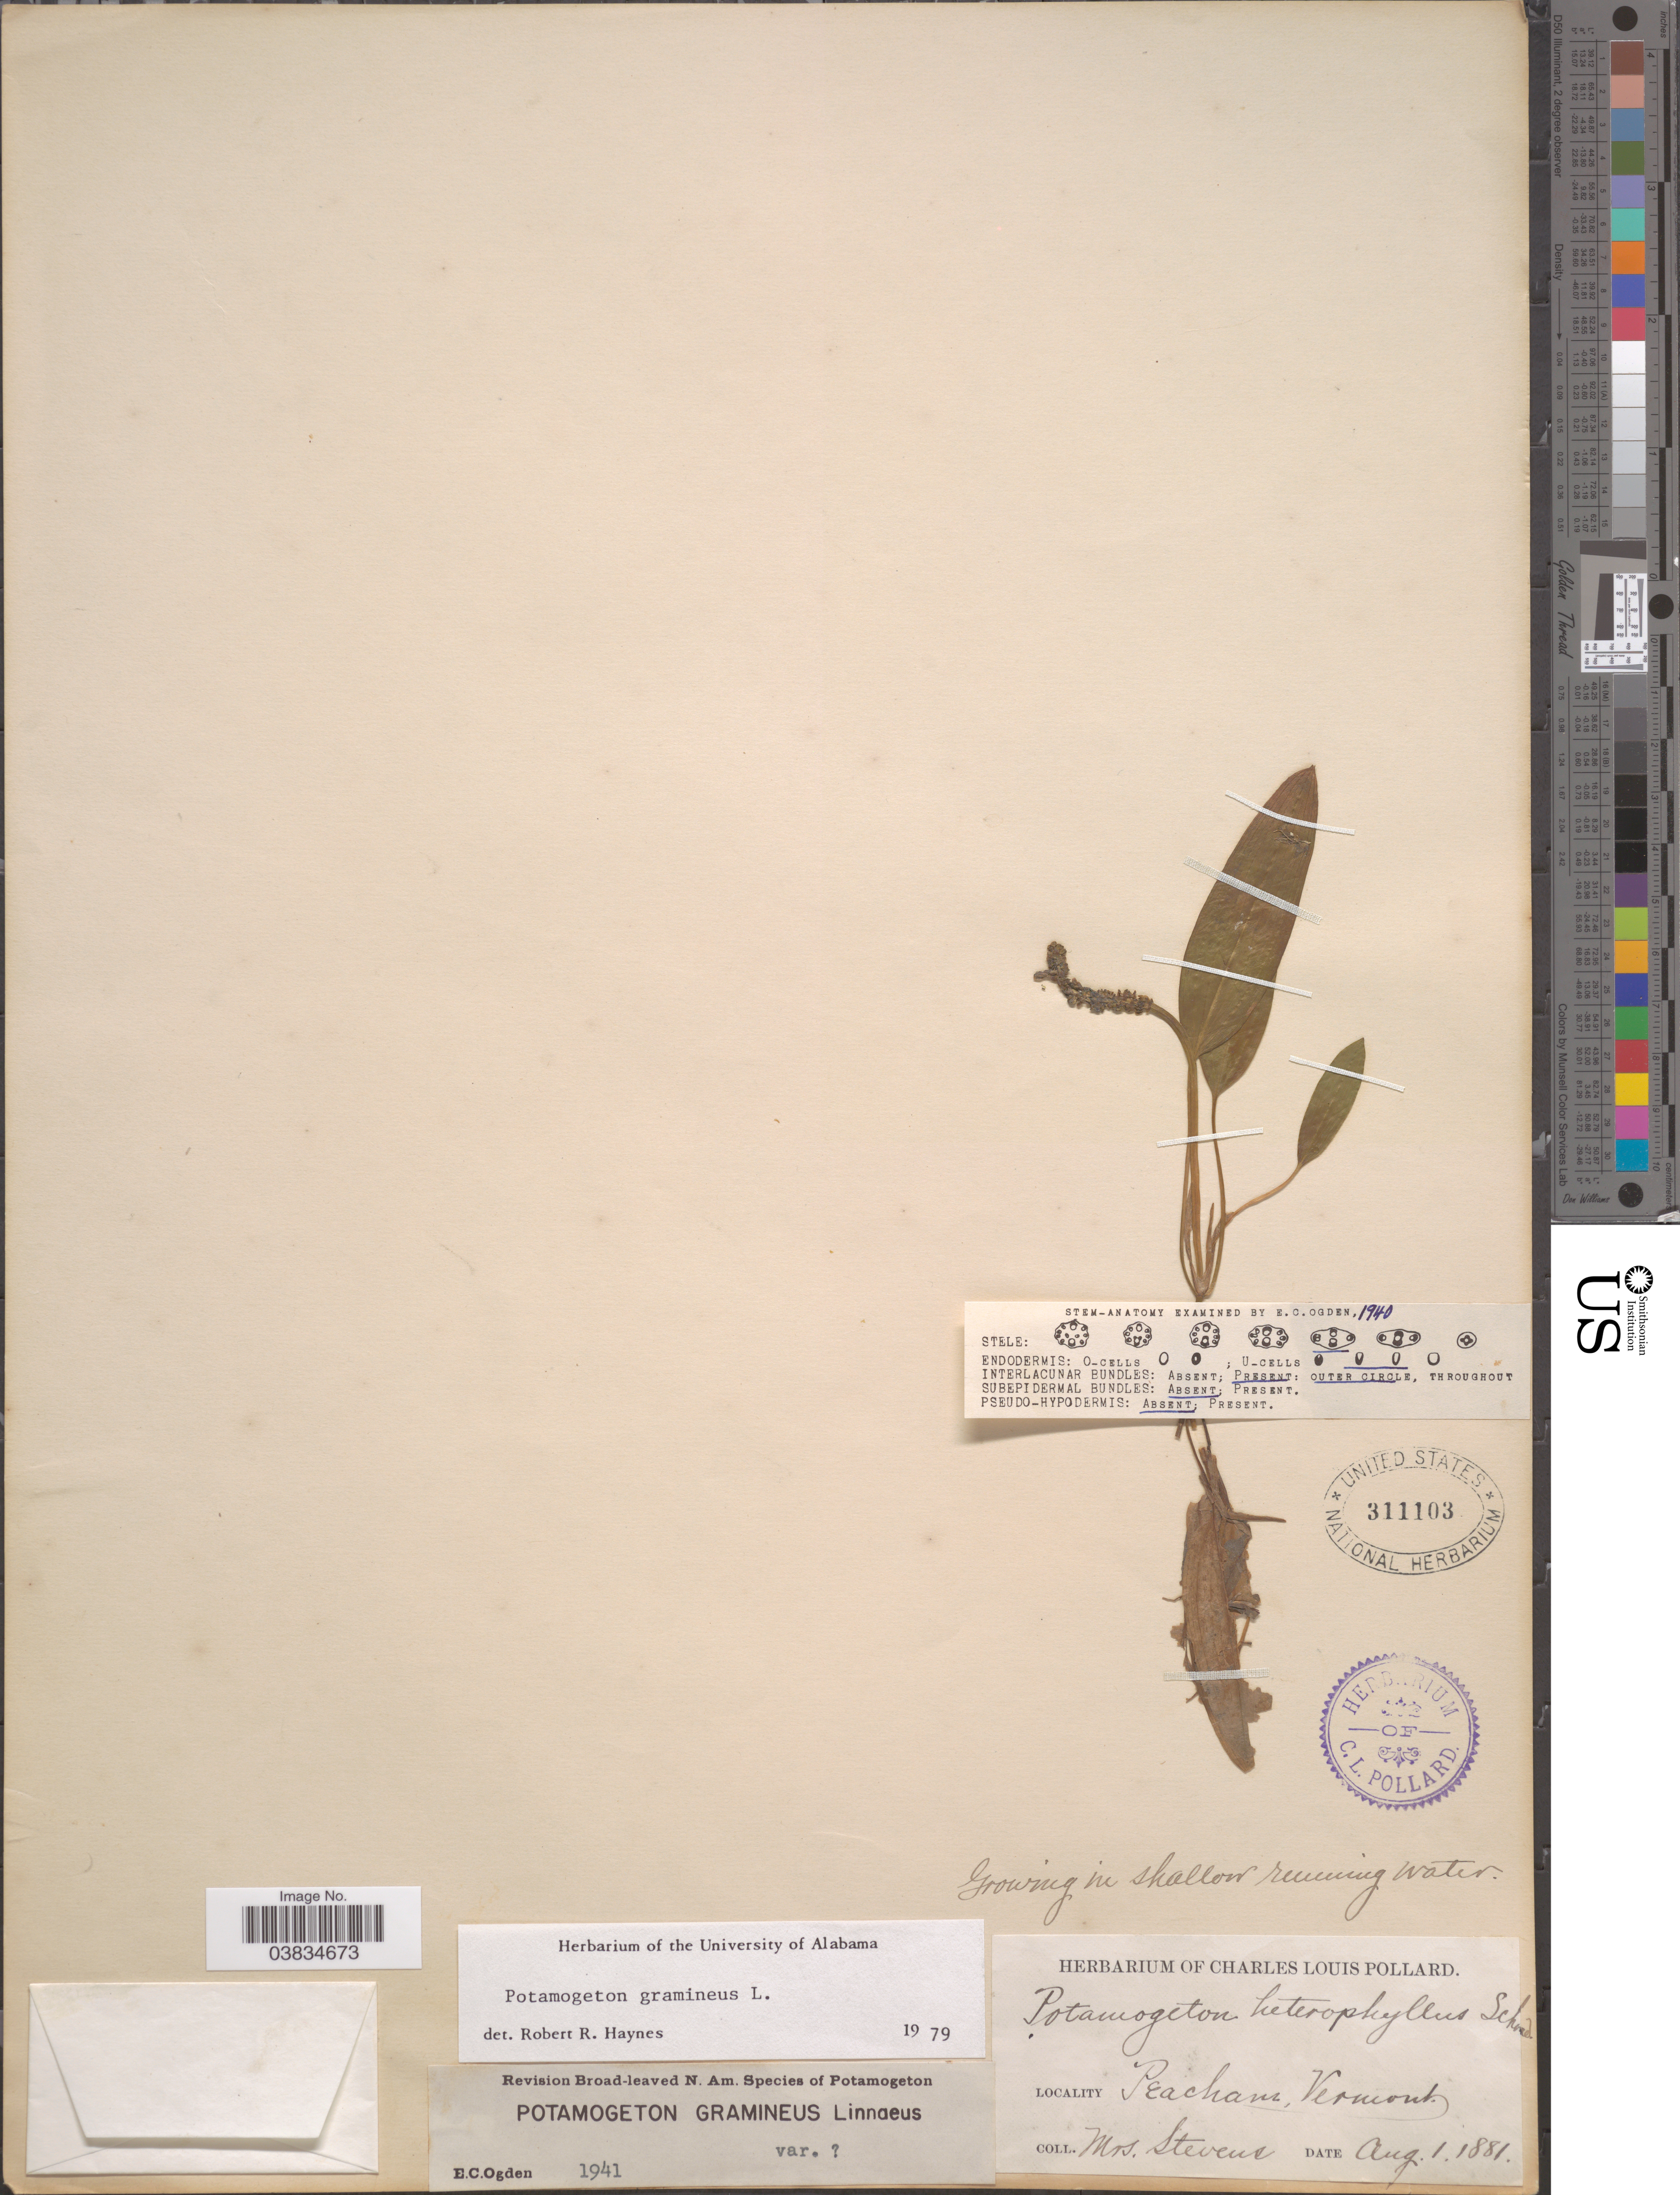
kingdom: Plantae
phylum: Tracheophyta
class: Liliopsida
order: Alismatales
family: Potamogetonaceae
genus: Potamogeton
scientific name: Potamogeton gramineus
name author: L.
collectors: -. Stevens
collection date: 1881-08-01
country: United States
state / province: Vermont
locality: Peacham.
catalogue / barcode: US 311103